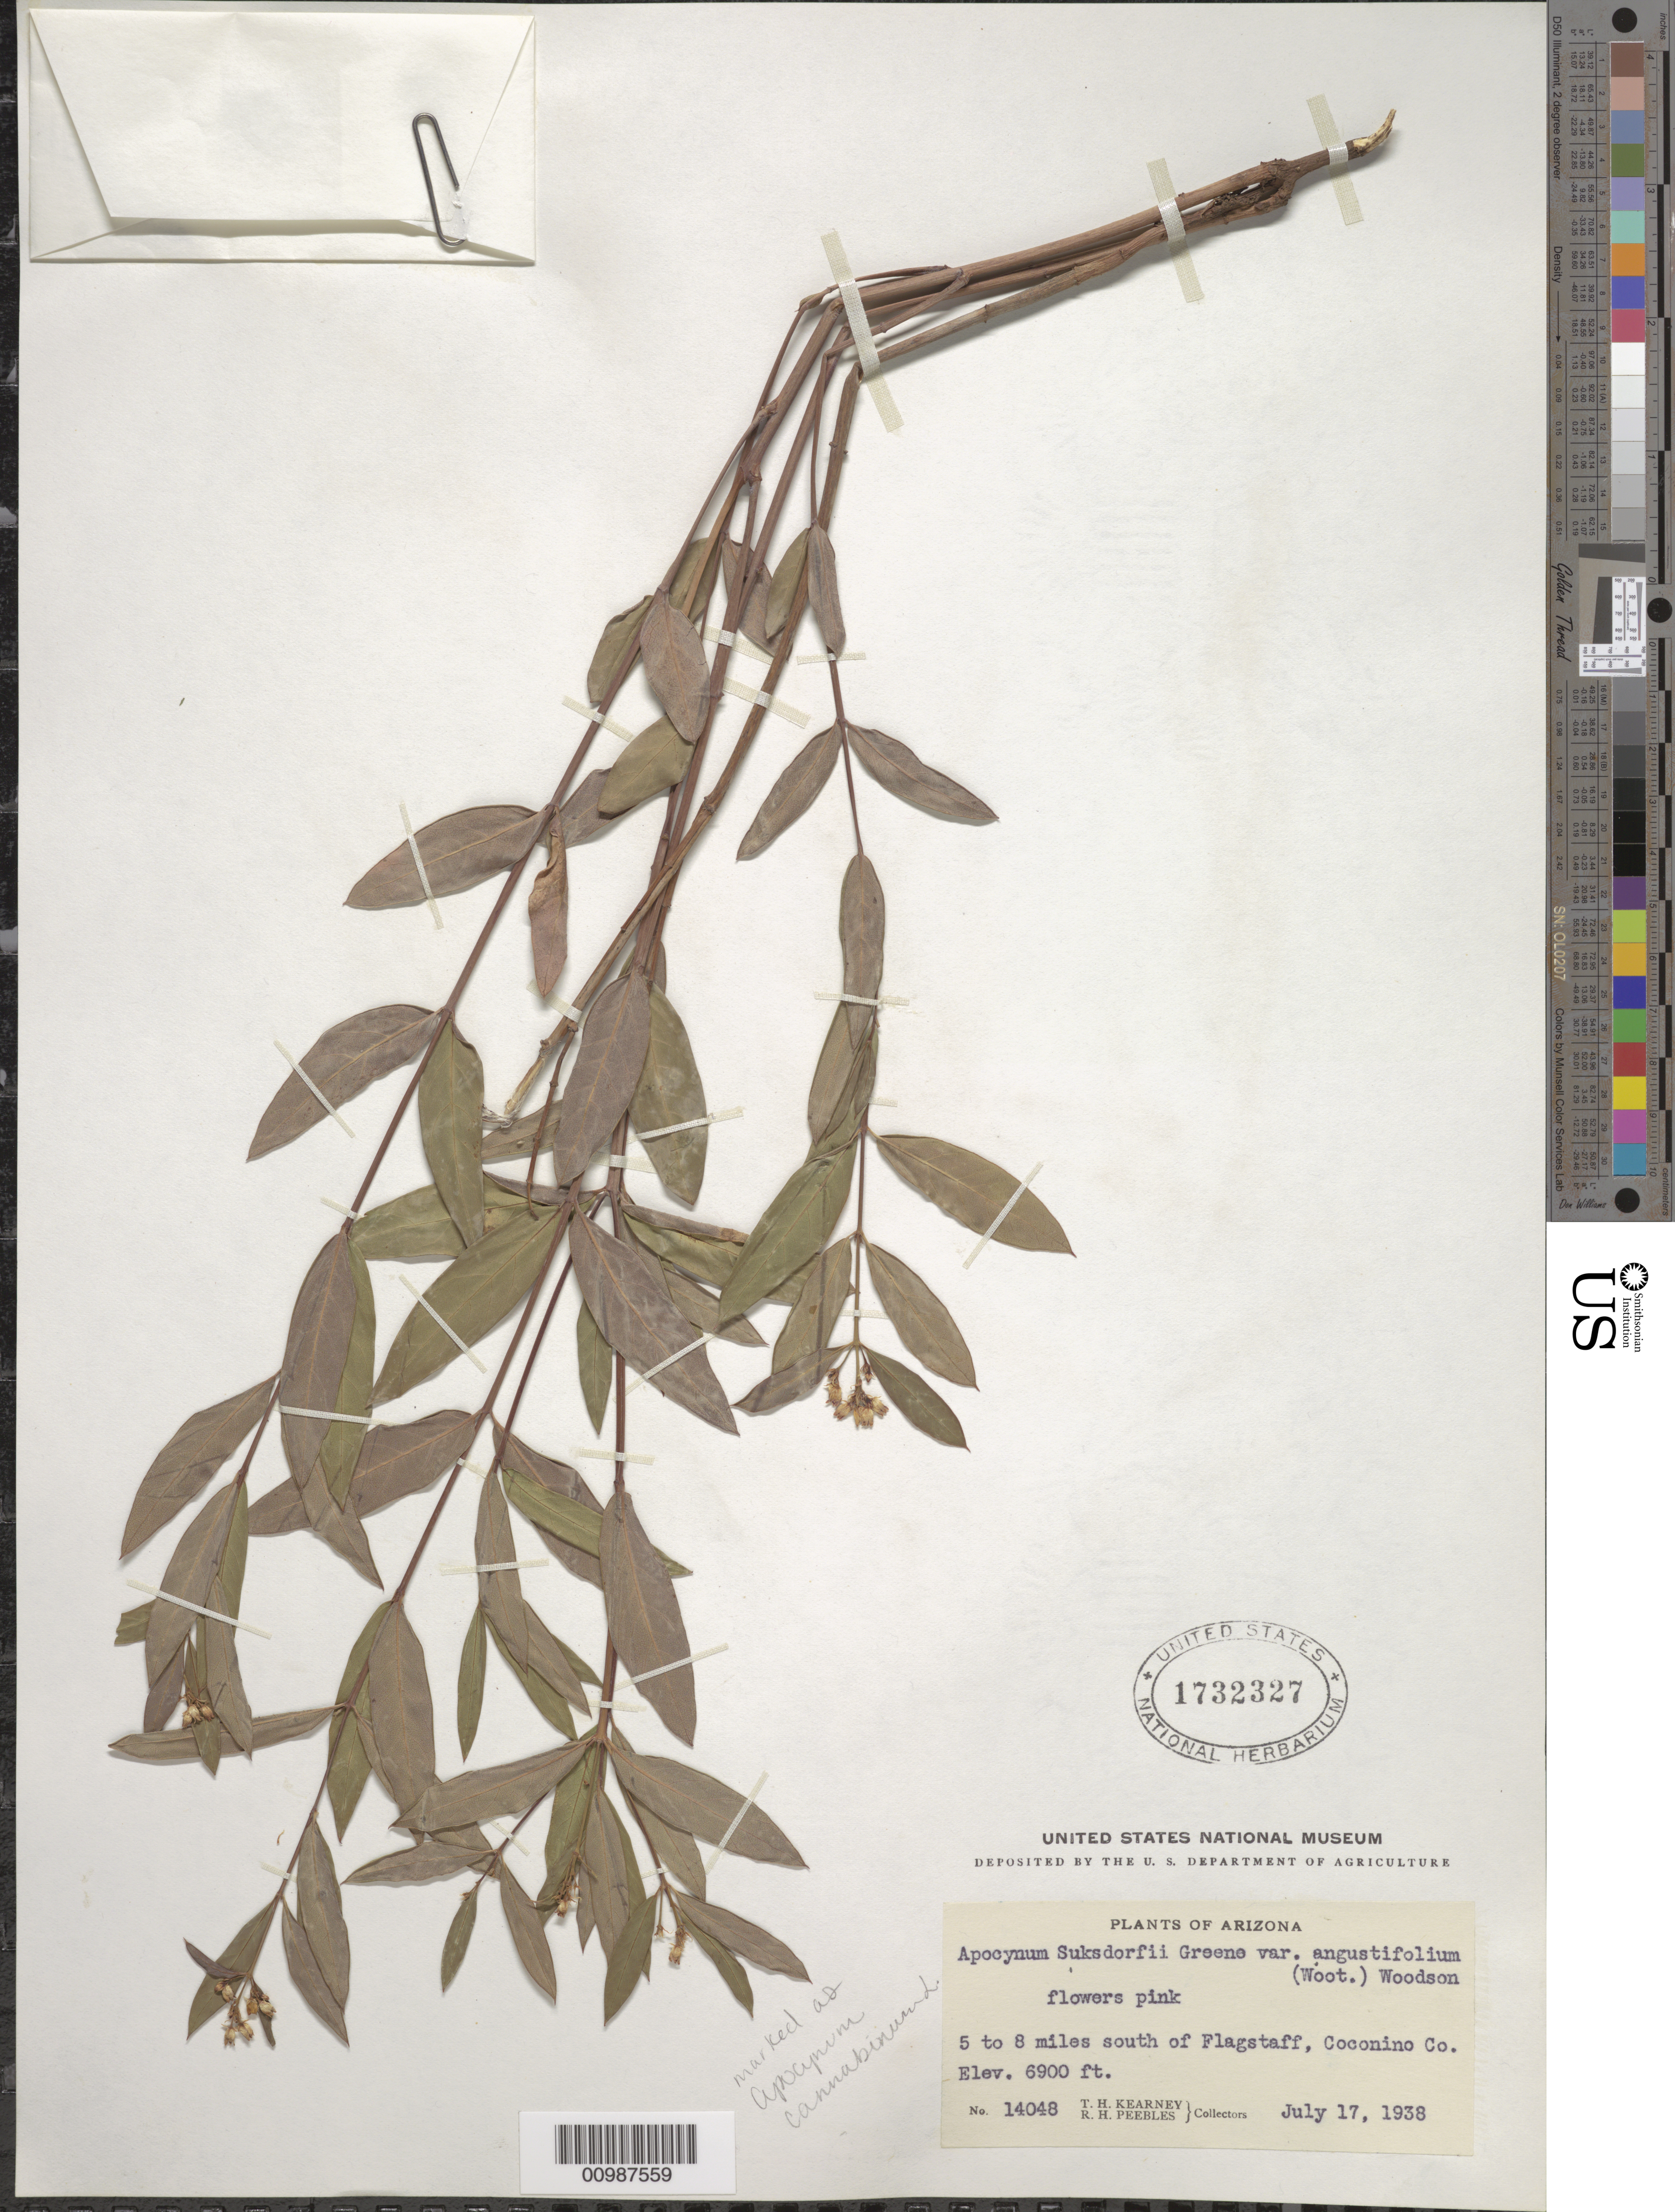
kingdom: Plantae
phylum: Tracheophyta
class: Magnoliopsida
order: Gentianales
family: Apocynaceae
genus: Apocynum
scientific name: Apocynum cannabinum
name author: L.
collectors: T. H. Kearney & R. H. Peebles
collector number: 14048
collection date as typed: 17 Jul 1938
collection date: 1938-07-17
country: United States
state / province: Arizona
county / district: Coconino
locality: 5 to 8 miles S of Flagstaff.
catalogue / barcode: US 1732327